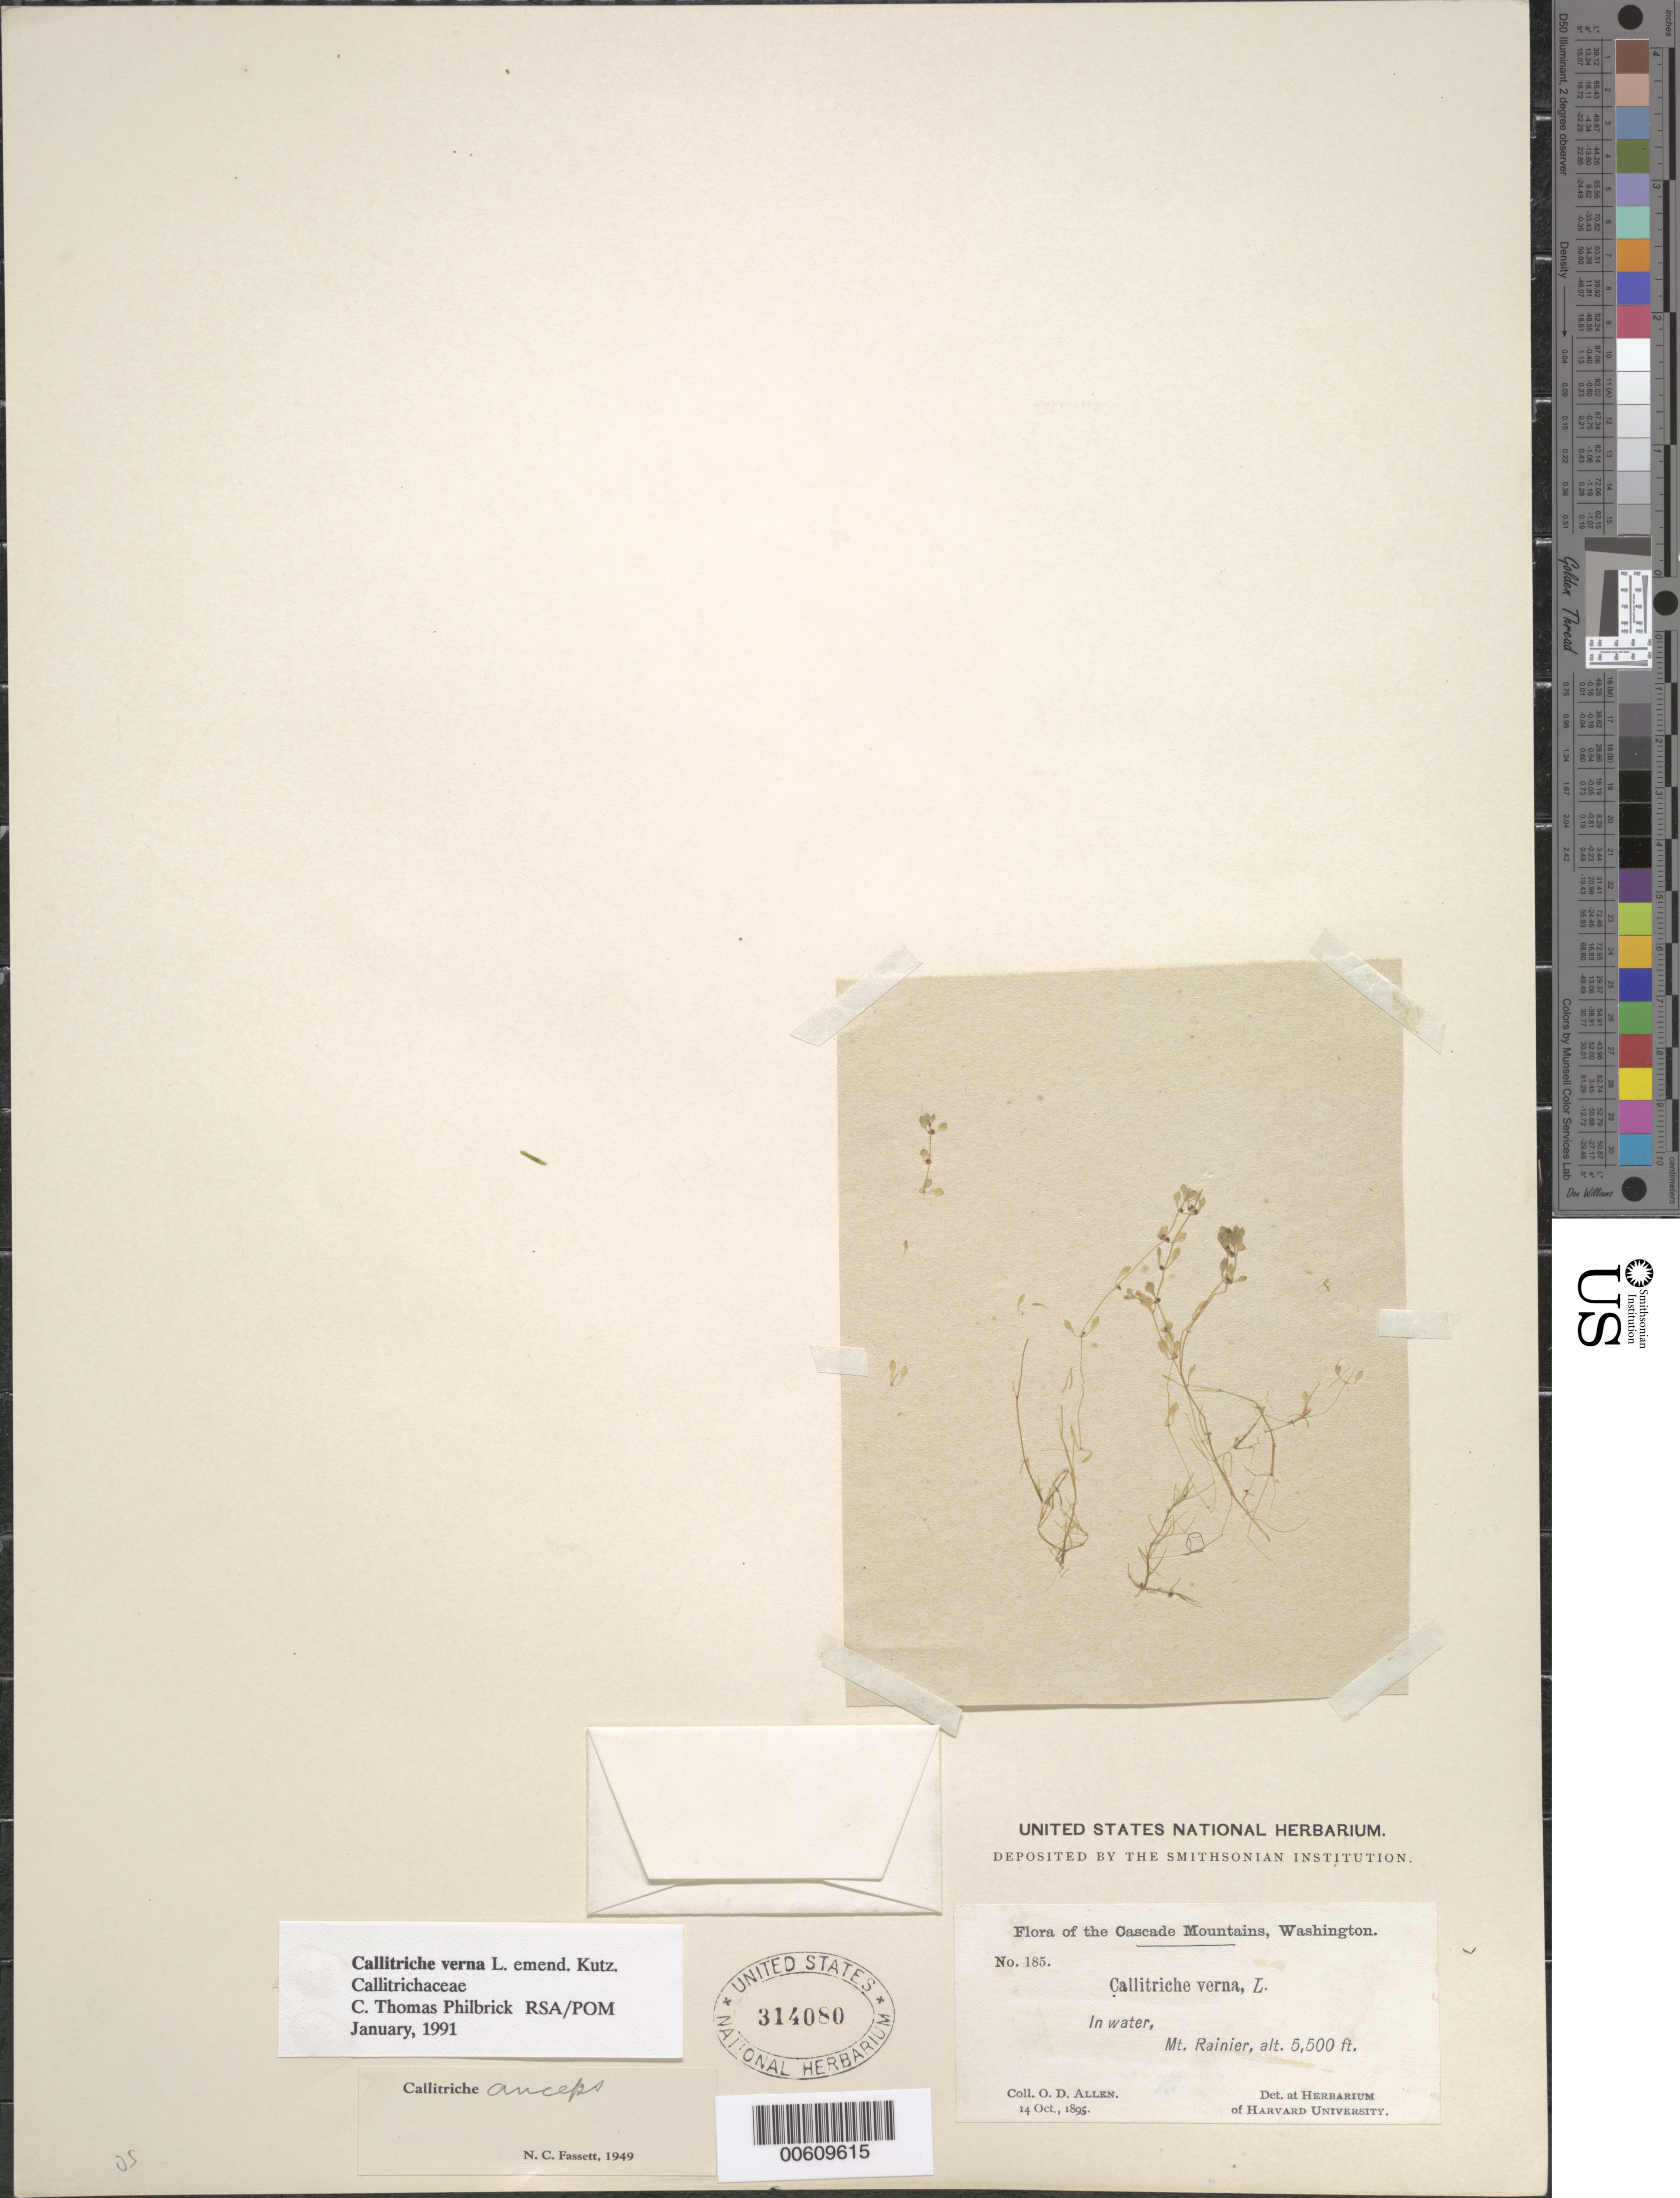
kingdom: Plantae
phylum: Tracheophyta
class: Magnoliopsida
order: Lamiales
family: Plantaginaceae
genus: Callitriche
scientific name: Callitriche verna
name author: L.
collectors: O. D. Allen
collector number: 185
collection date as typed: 14 Oct 1895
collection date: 1895-10-14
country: United States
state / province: Washington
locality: Cascade Mountains, Mt. Rainier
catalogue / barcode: US 314080